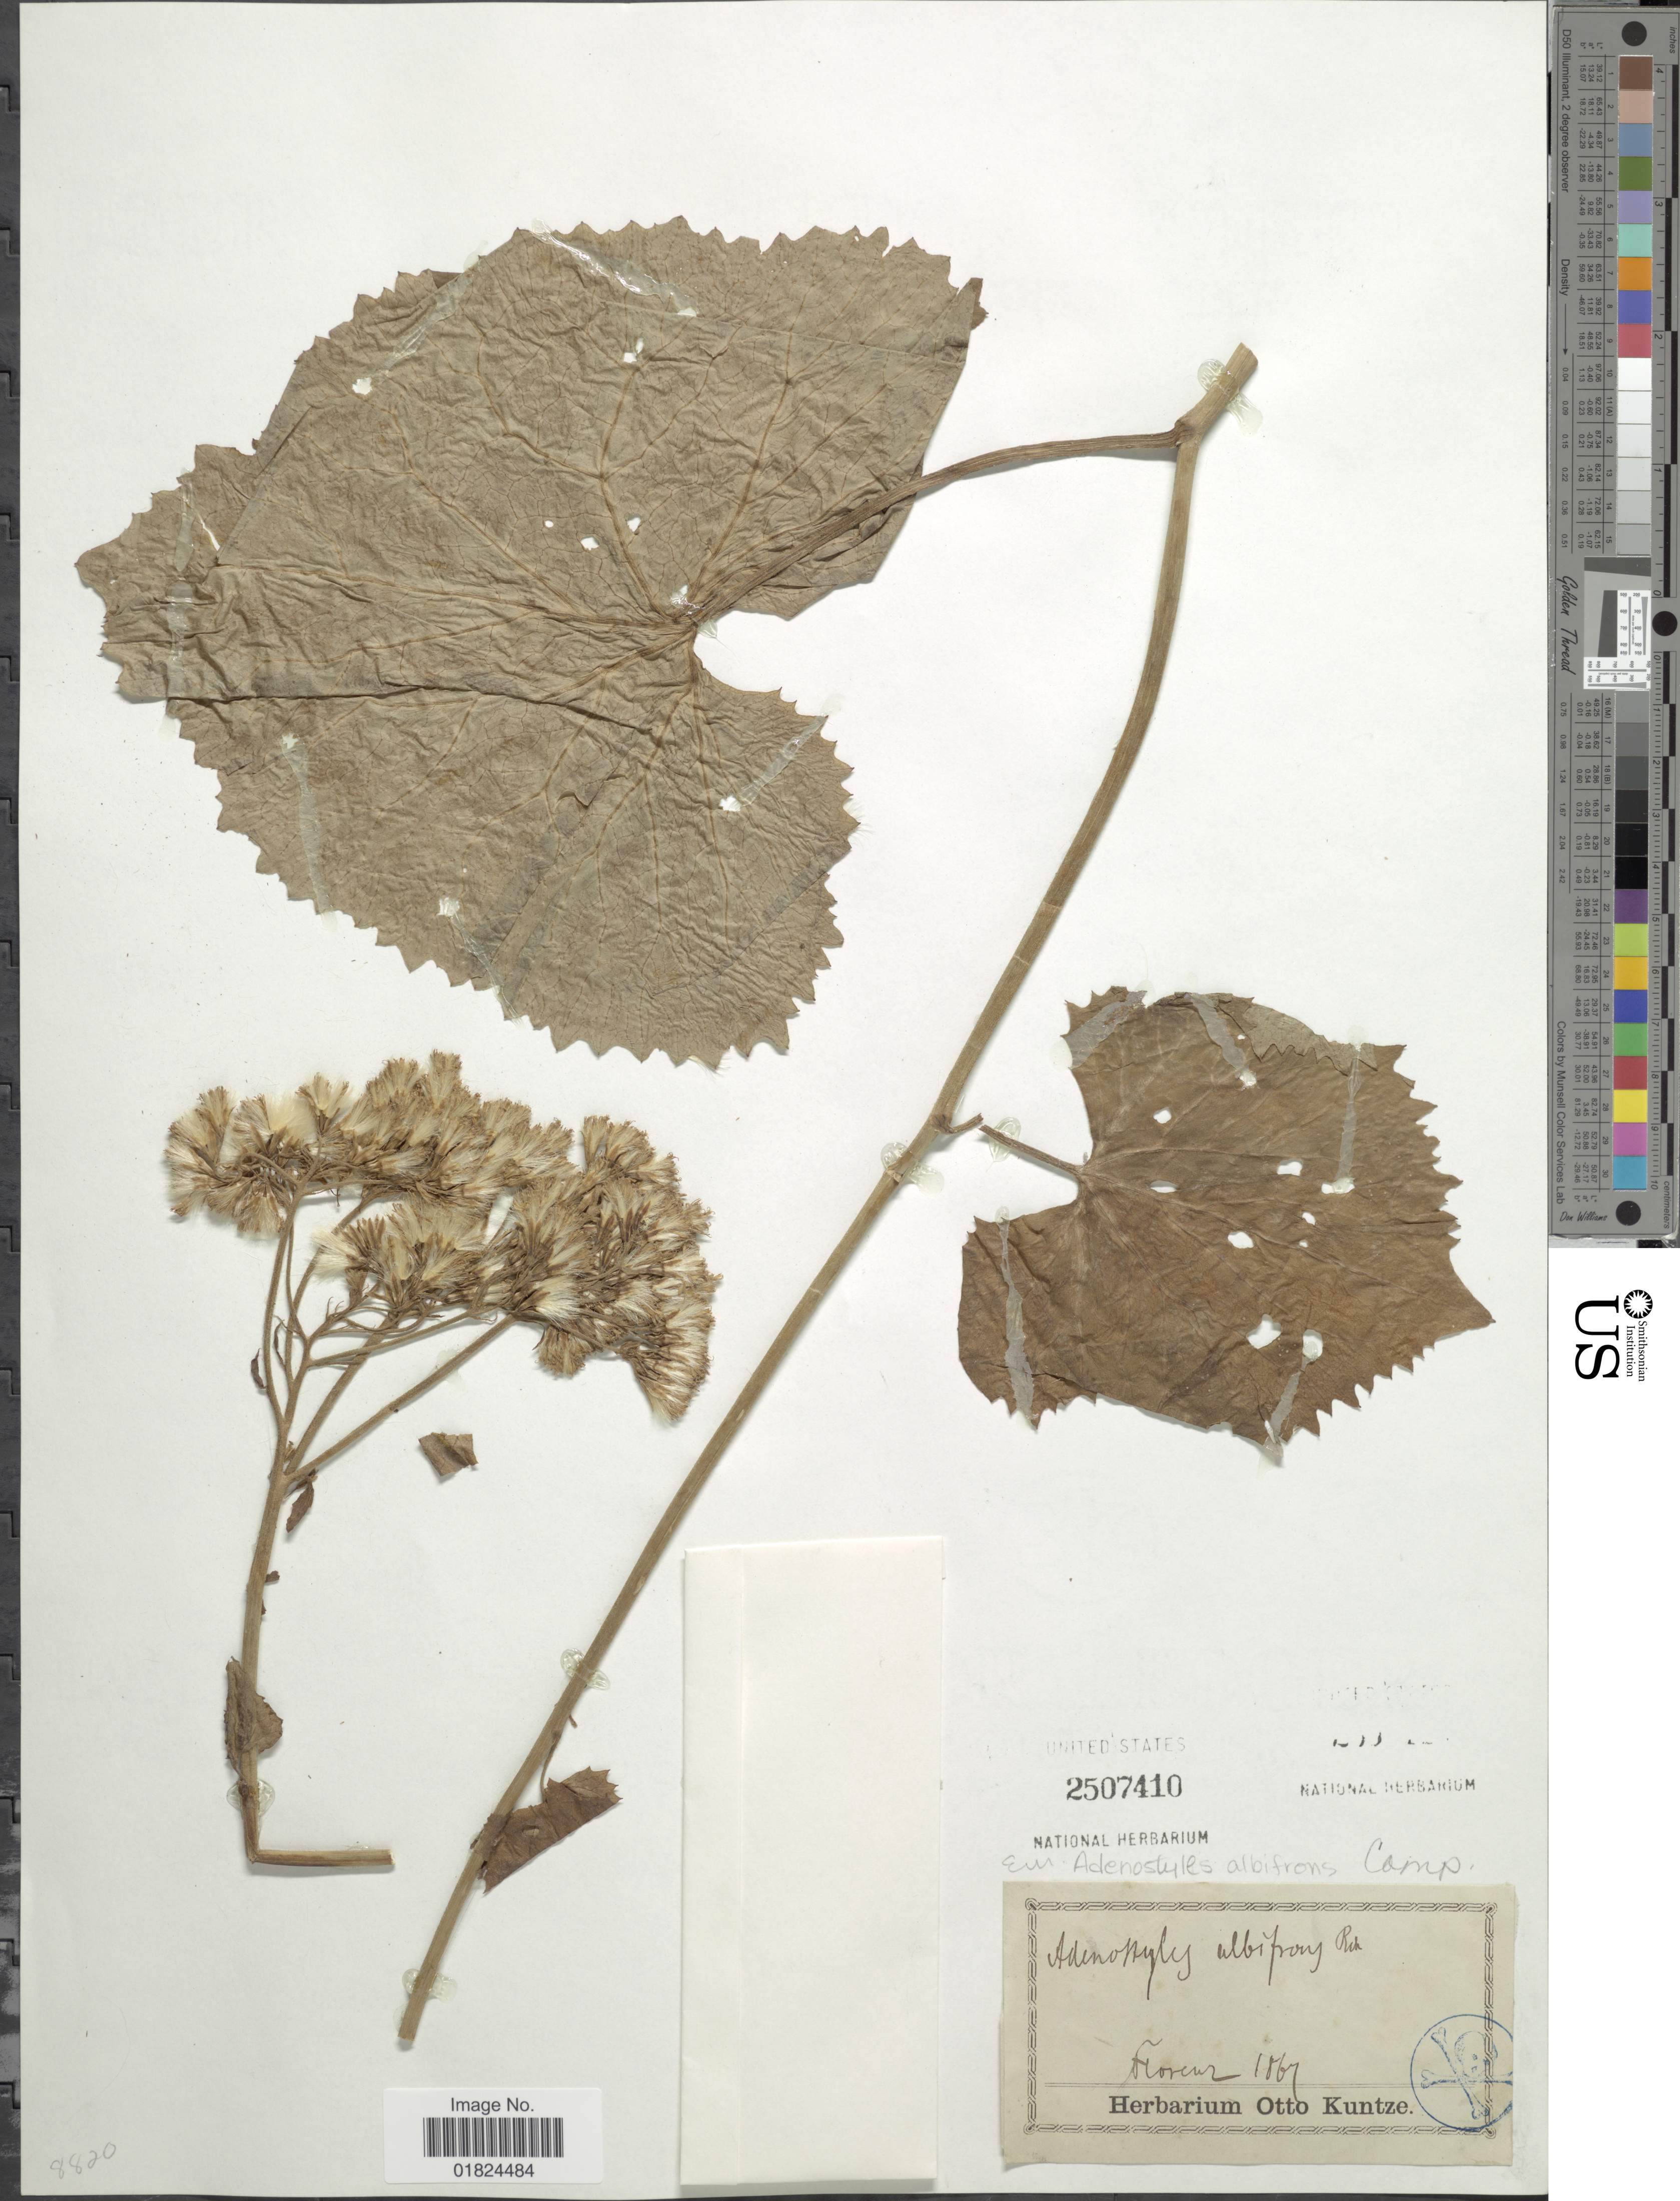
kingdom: Plantae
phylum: Tracheophyta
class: Magnoliopsida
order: Asterales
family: Asteraceae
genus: Adenostyles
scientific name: Adenostyles alliariae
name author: (Gouan) A. Kern.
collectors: Florenz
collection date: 1867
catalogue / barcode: US 2507410